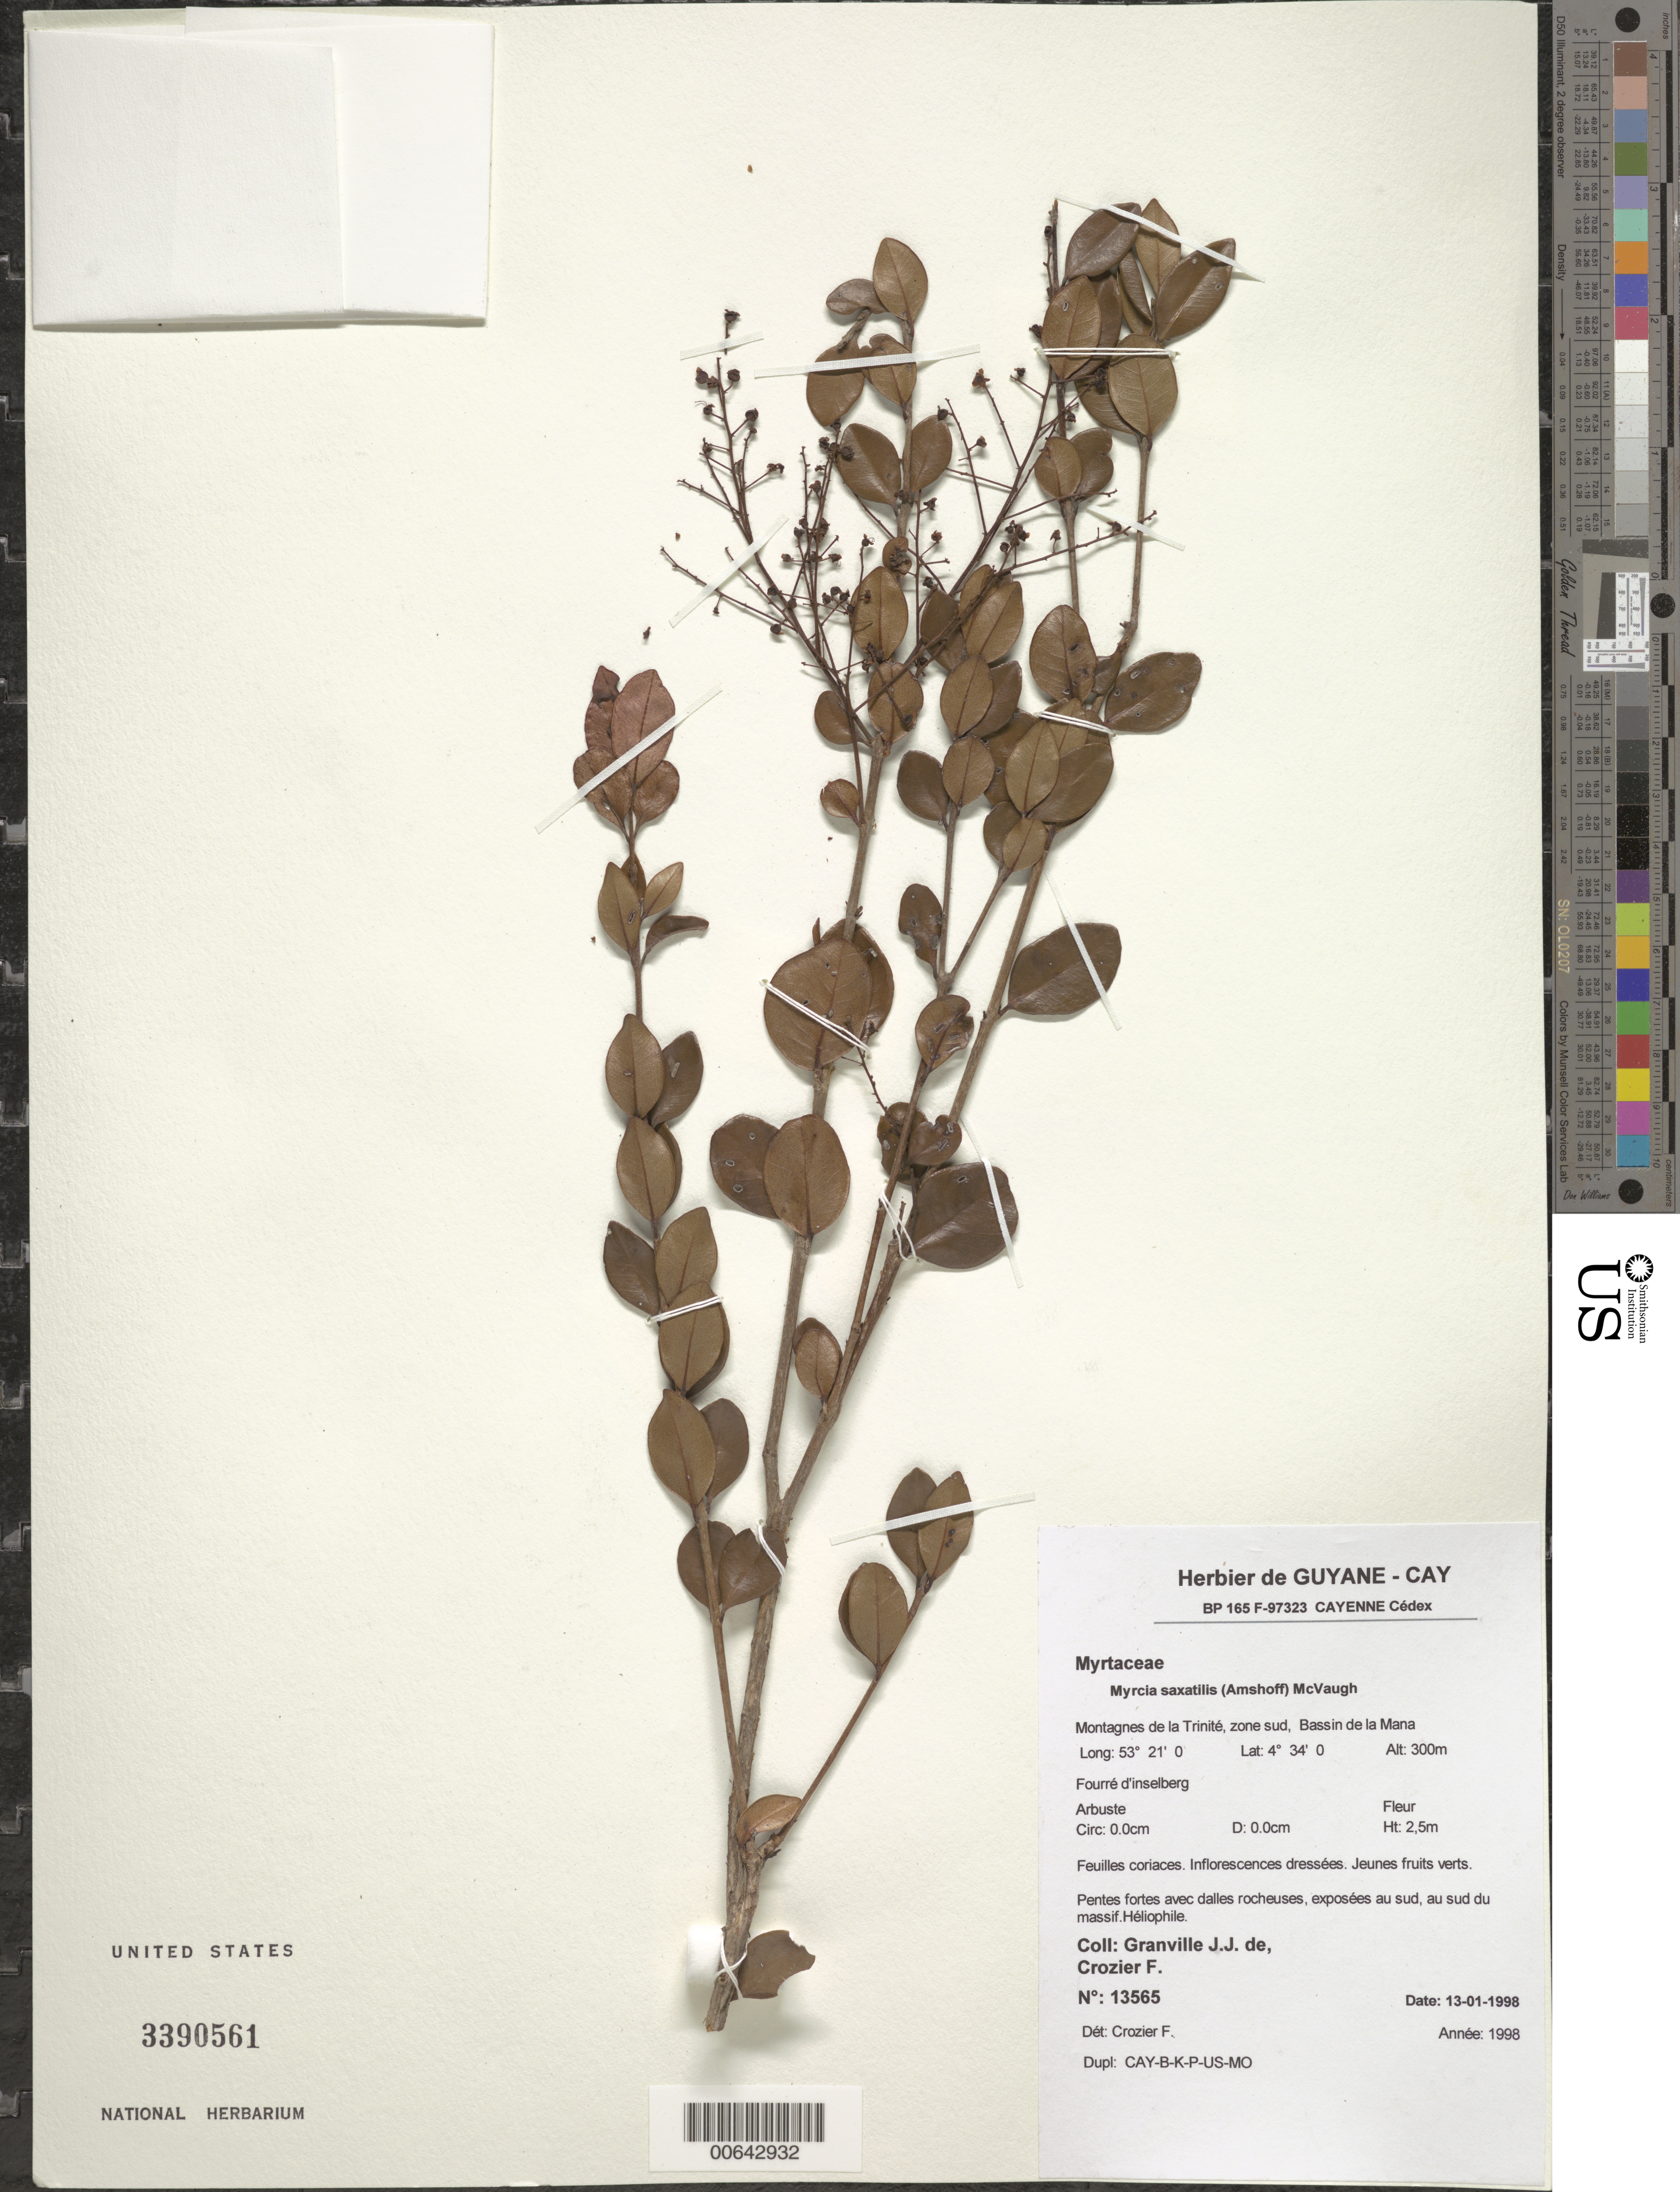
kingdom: Plantae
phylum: Tracheophyta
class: Magnoliopsida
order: Myrtales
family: Myrtaceae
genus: Myrcia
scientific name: Myrcia saxatilis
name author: (Amshoff) McVaugh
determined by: Crozier, F.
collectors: J.-J. de Granville & F. Crozier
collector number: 13565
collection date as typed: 13-Jan-98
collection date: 1998-01-13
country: French Guiana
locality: Montagnes de la Trinité, zone sud, Bassin de la Mana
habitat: Fourré d'inselberg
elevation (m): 300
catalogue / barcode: US 3390561